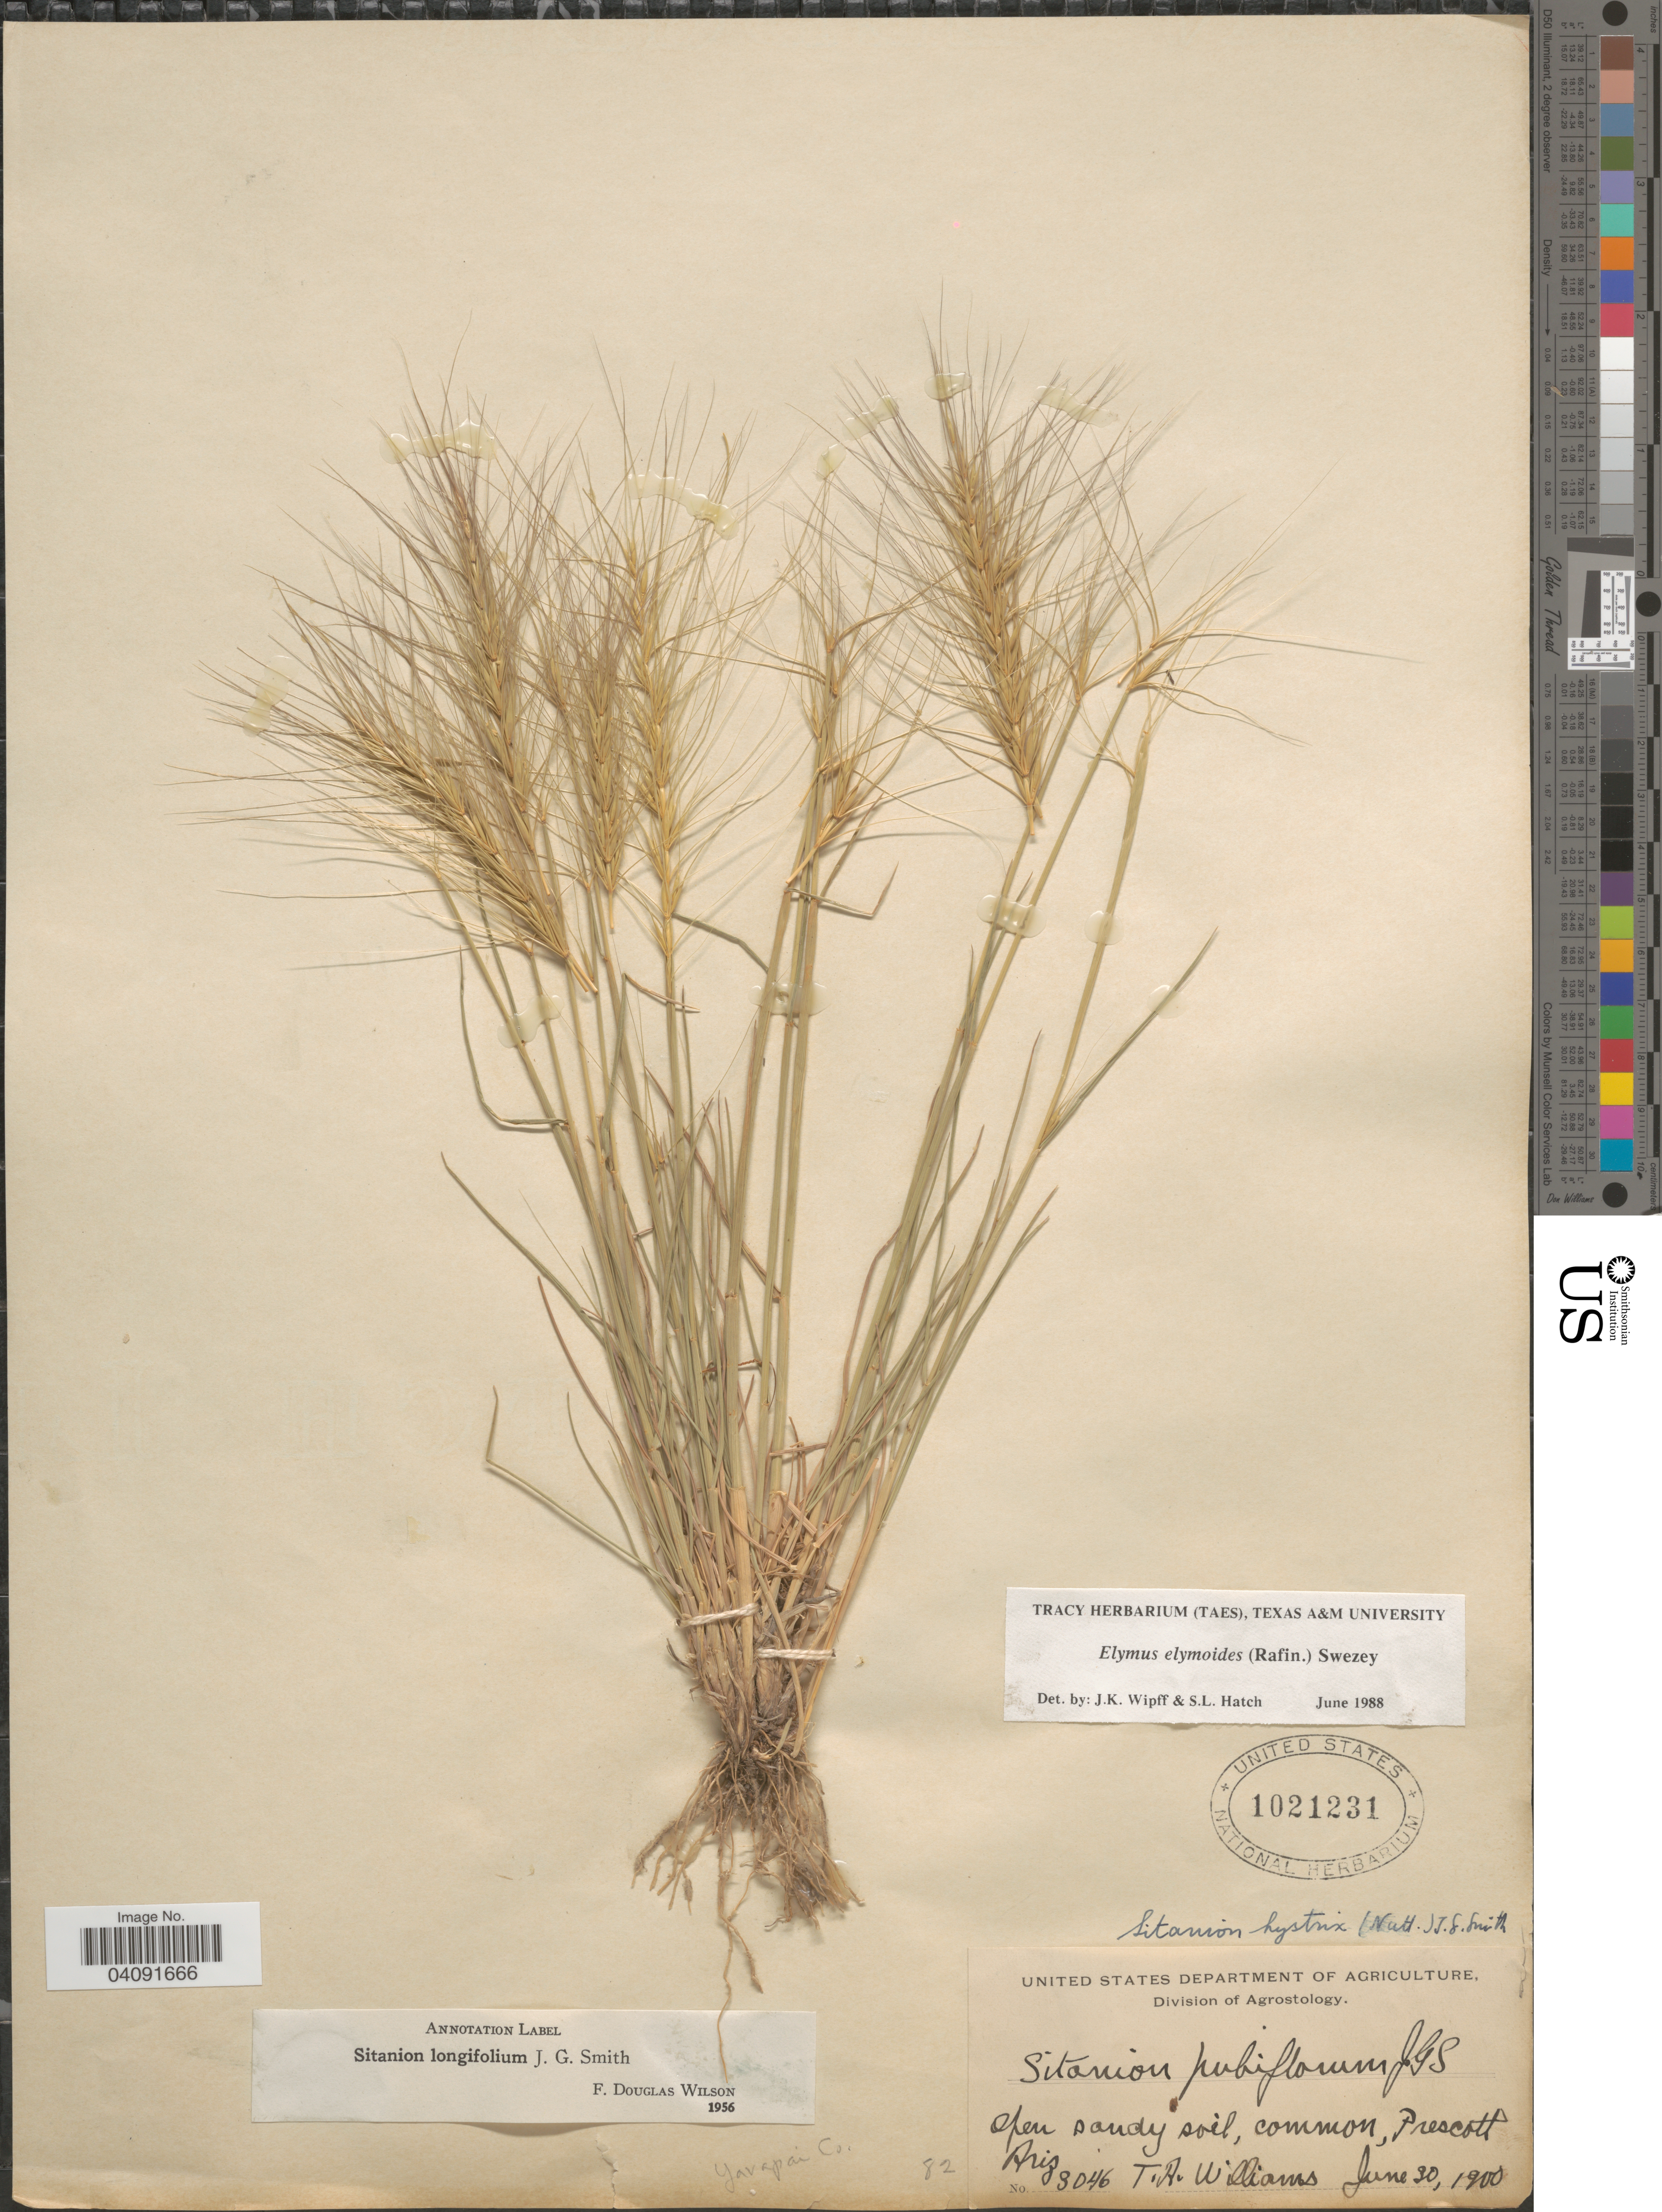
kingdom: Plantae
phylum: Tracheophyta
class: Liliopsida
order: Poales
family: Poaceae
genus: Elymus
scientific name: Elymus elymoides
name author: (Raf.) Swezey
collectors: T. Williams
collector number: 3046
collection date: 1900-06-30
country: United States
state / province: Arizona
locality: Yavapai Co. Prescott.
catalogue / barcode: US 1021231